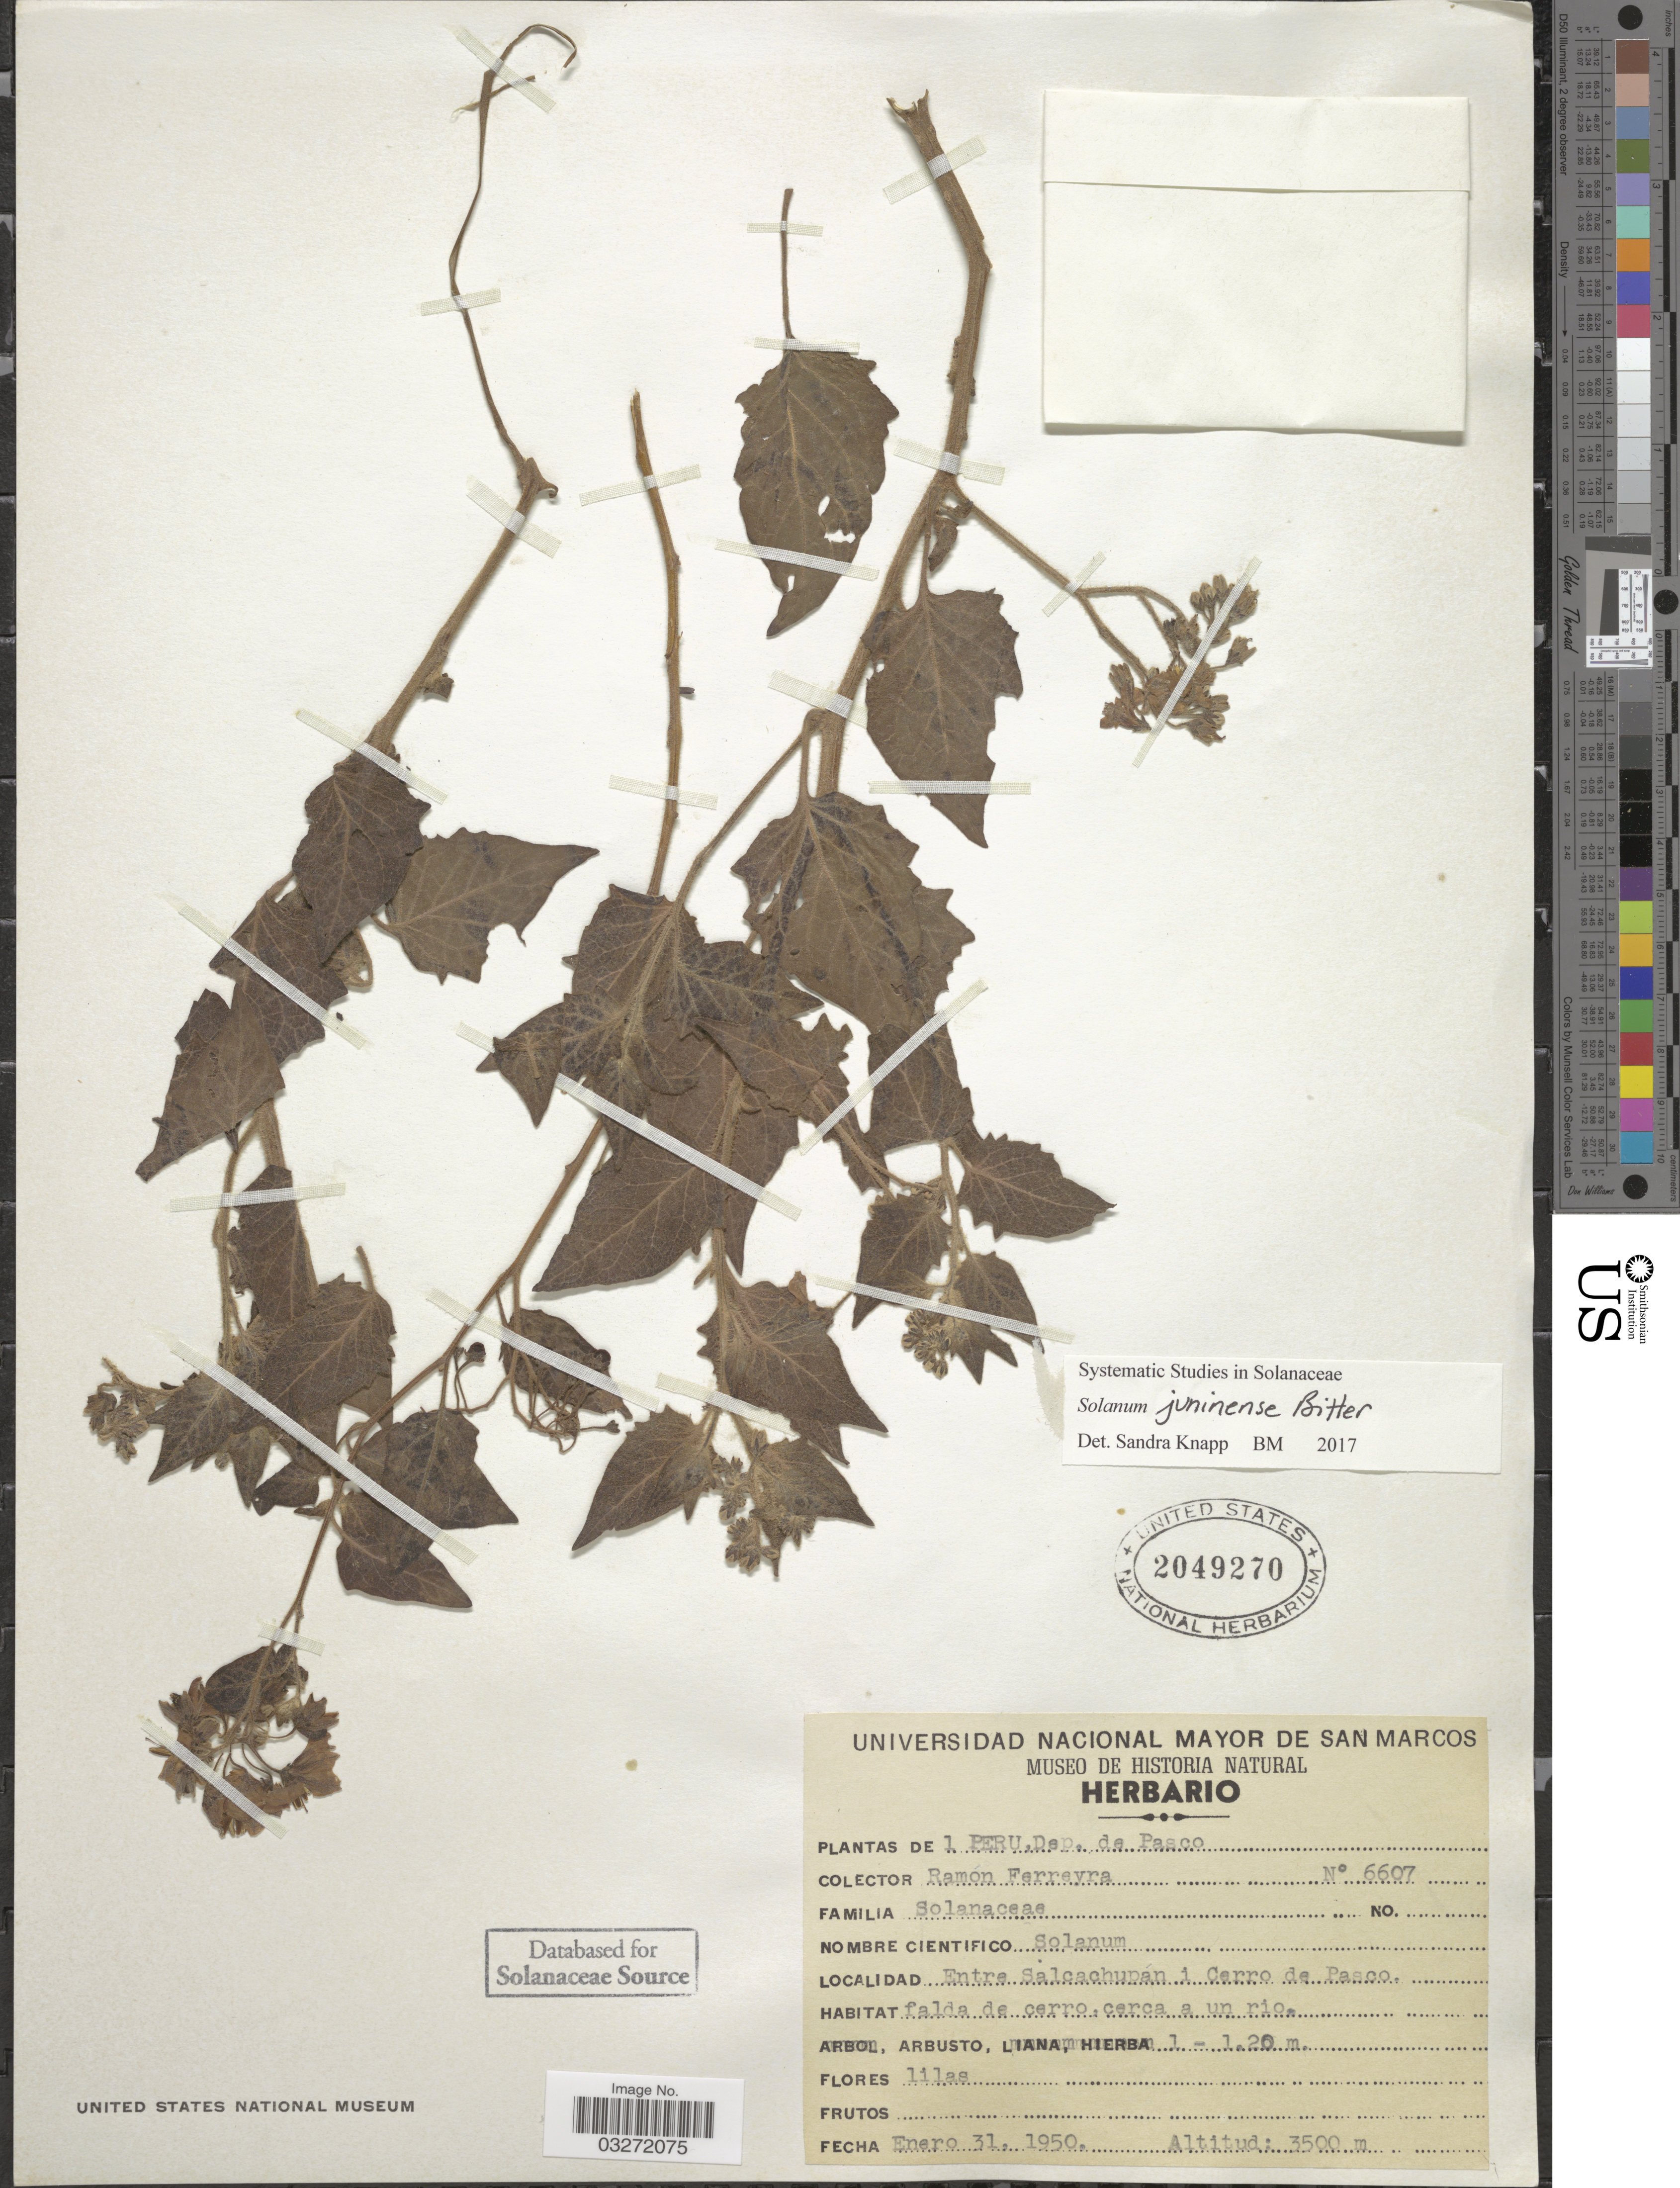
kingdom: Plantae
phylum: Tracheophyta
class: Magnoliopsida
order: Solanales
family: Solanaceae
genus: Solanum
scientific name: Solanum juninense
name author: Bitter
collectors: R. A. Ferreyra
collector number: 6607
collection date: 1950-01-31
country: Peru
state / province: Pasco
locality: Dep. de Pasco. Entre Salcachupan i Cerro de Pasco.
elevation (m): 3500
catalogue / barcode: US 2049270